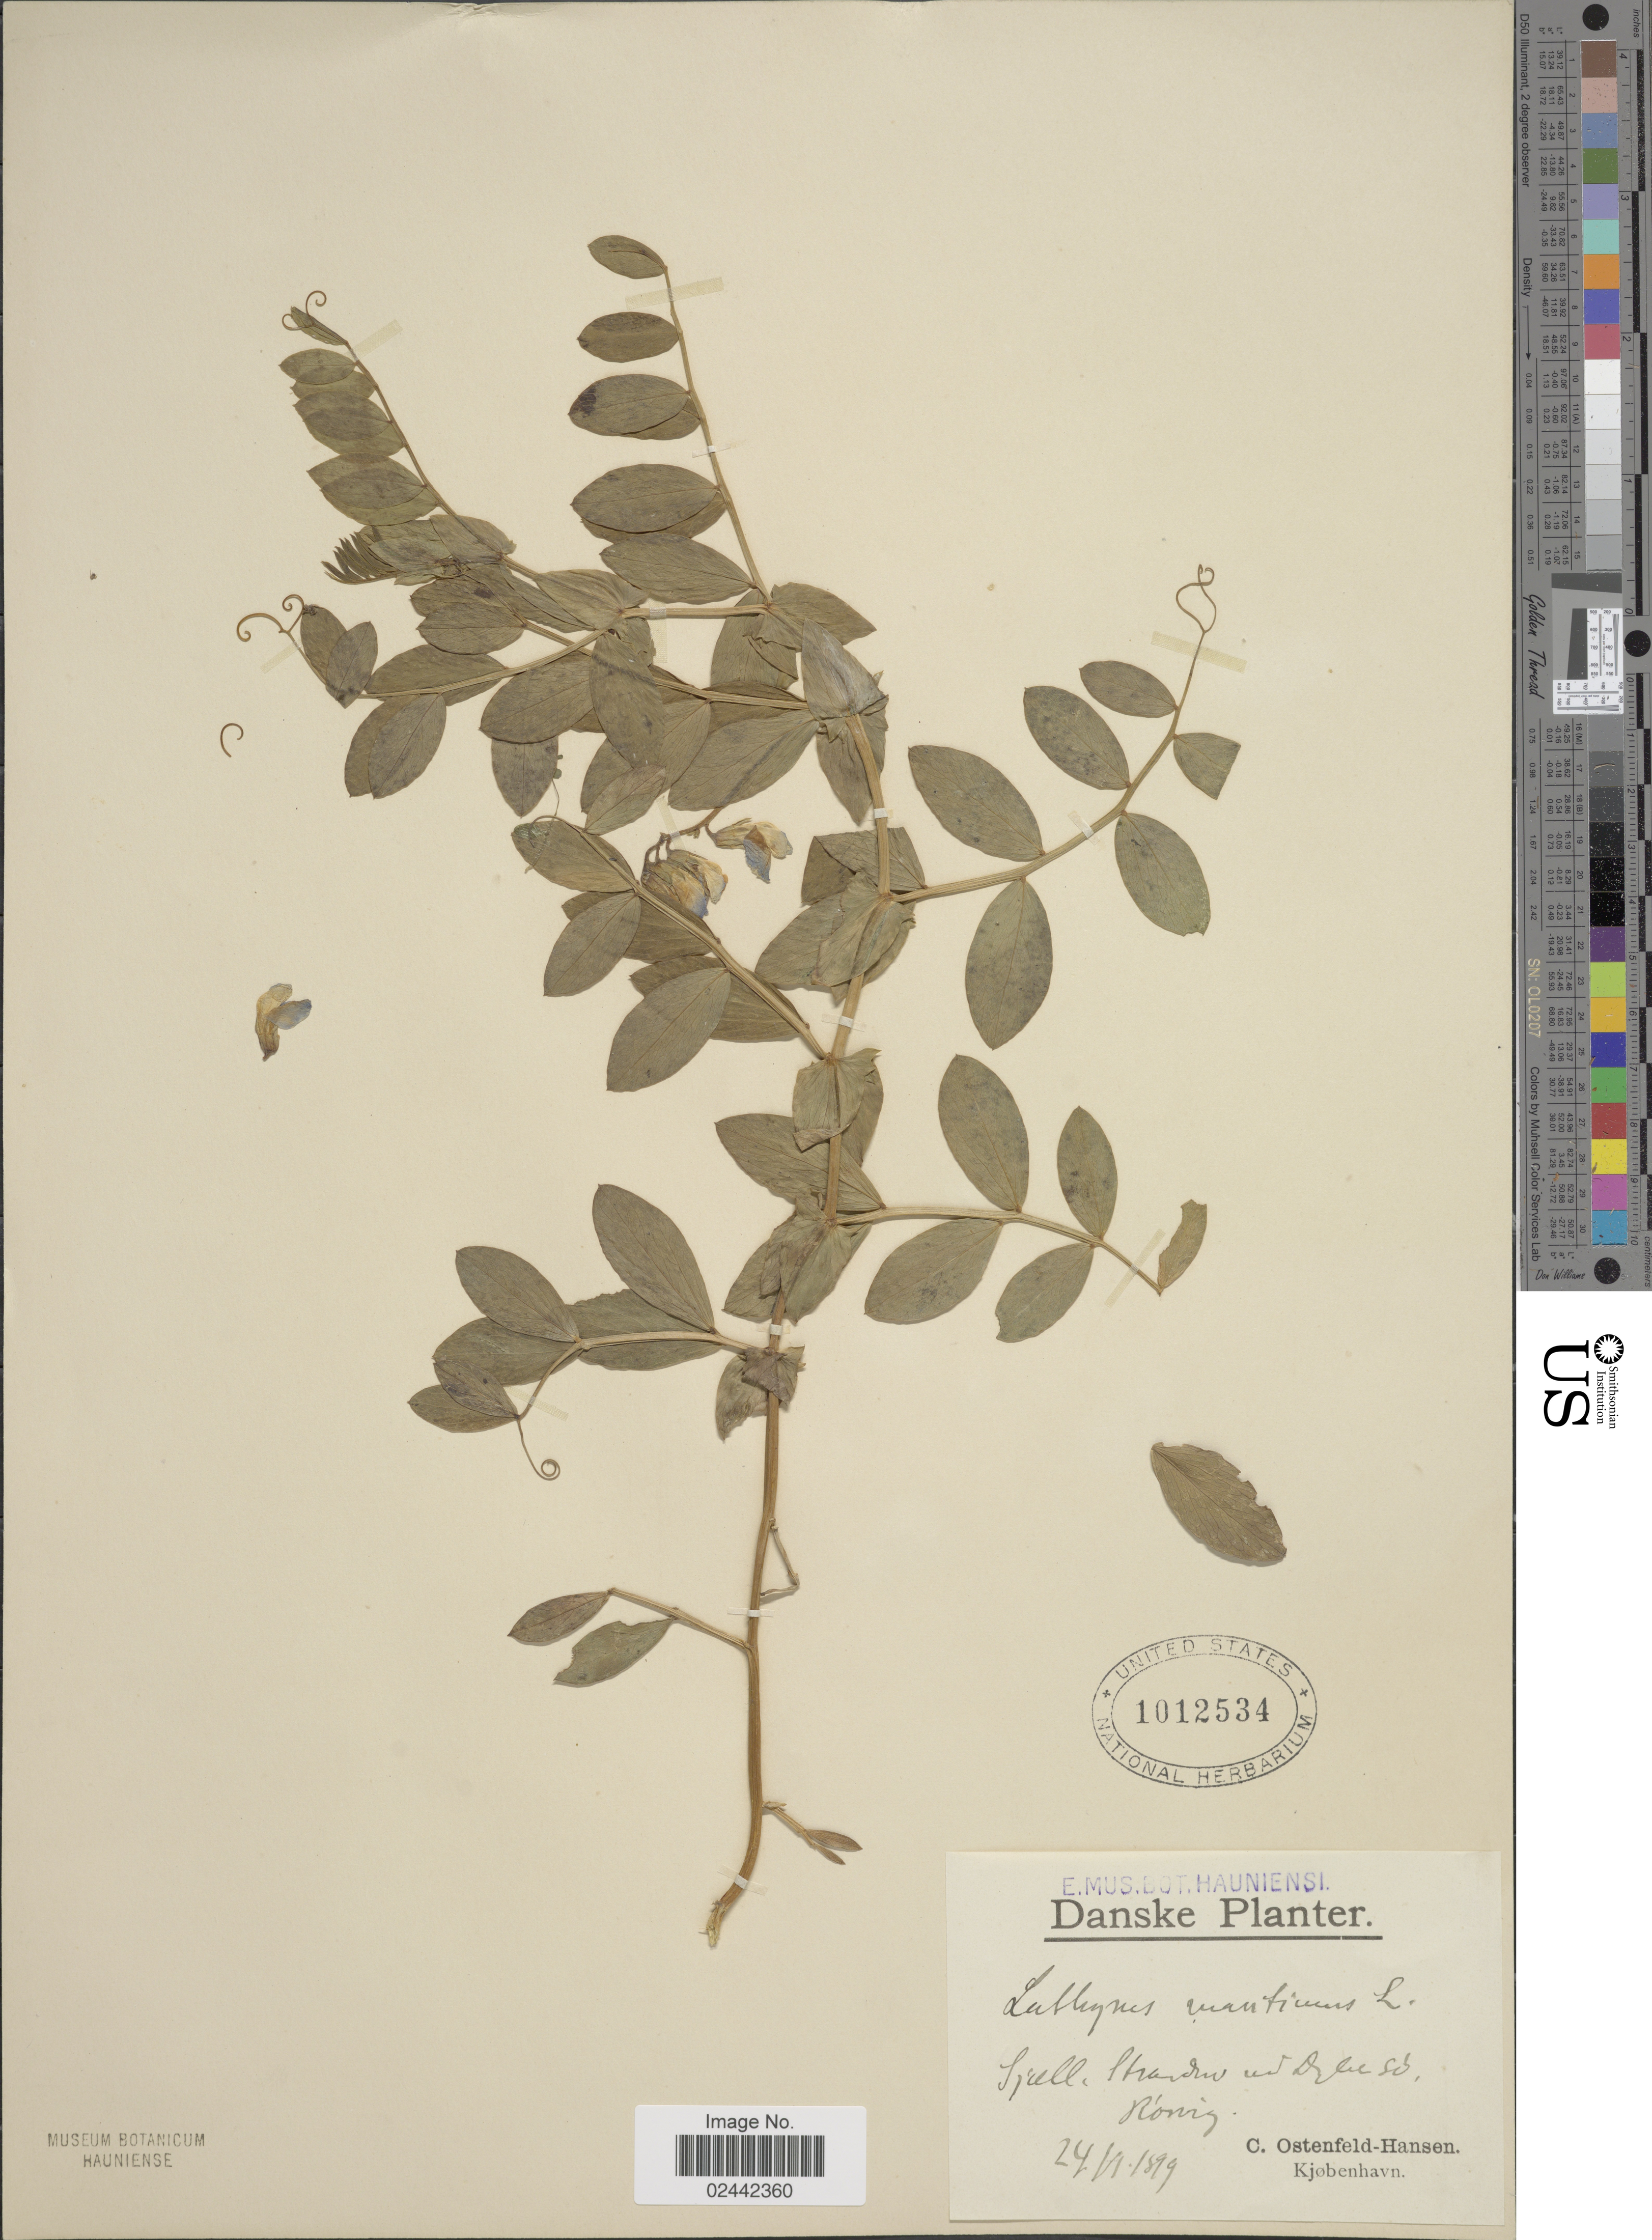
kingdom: Plantae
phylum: Tracheophyta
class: Magnoliopsida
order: Fabales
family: Fabaceae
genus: Lathyrus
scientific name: Lathyrus japonicus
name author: Willd.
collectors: C. Ostenfeld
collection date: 1899-01-24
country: Denmark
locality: Danske. Sjell. Stranden ved Dybe Sø, Rørvig.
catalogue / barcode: US 1012534